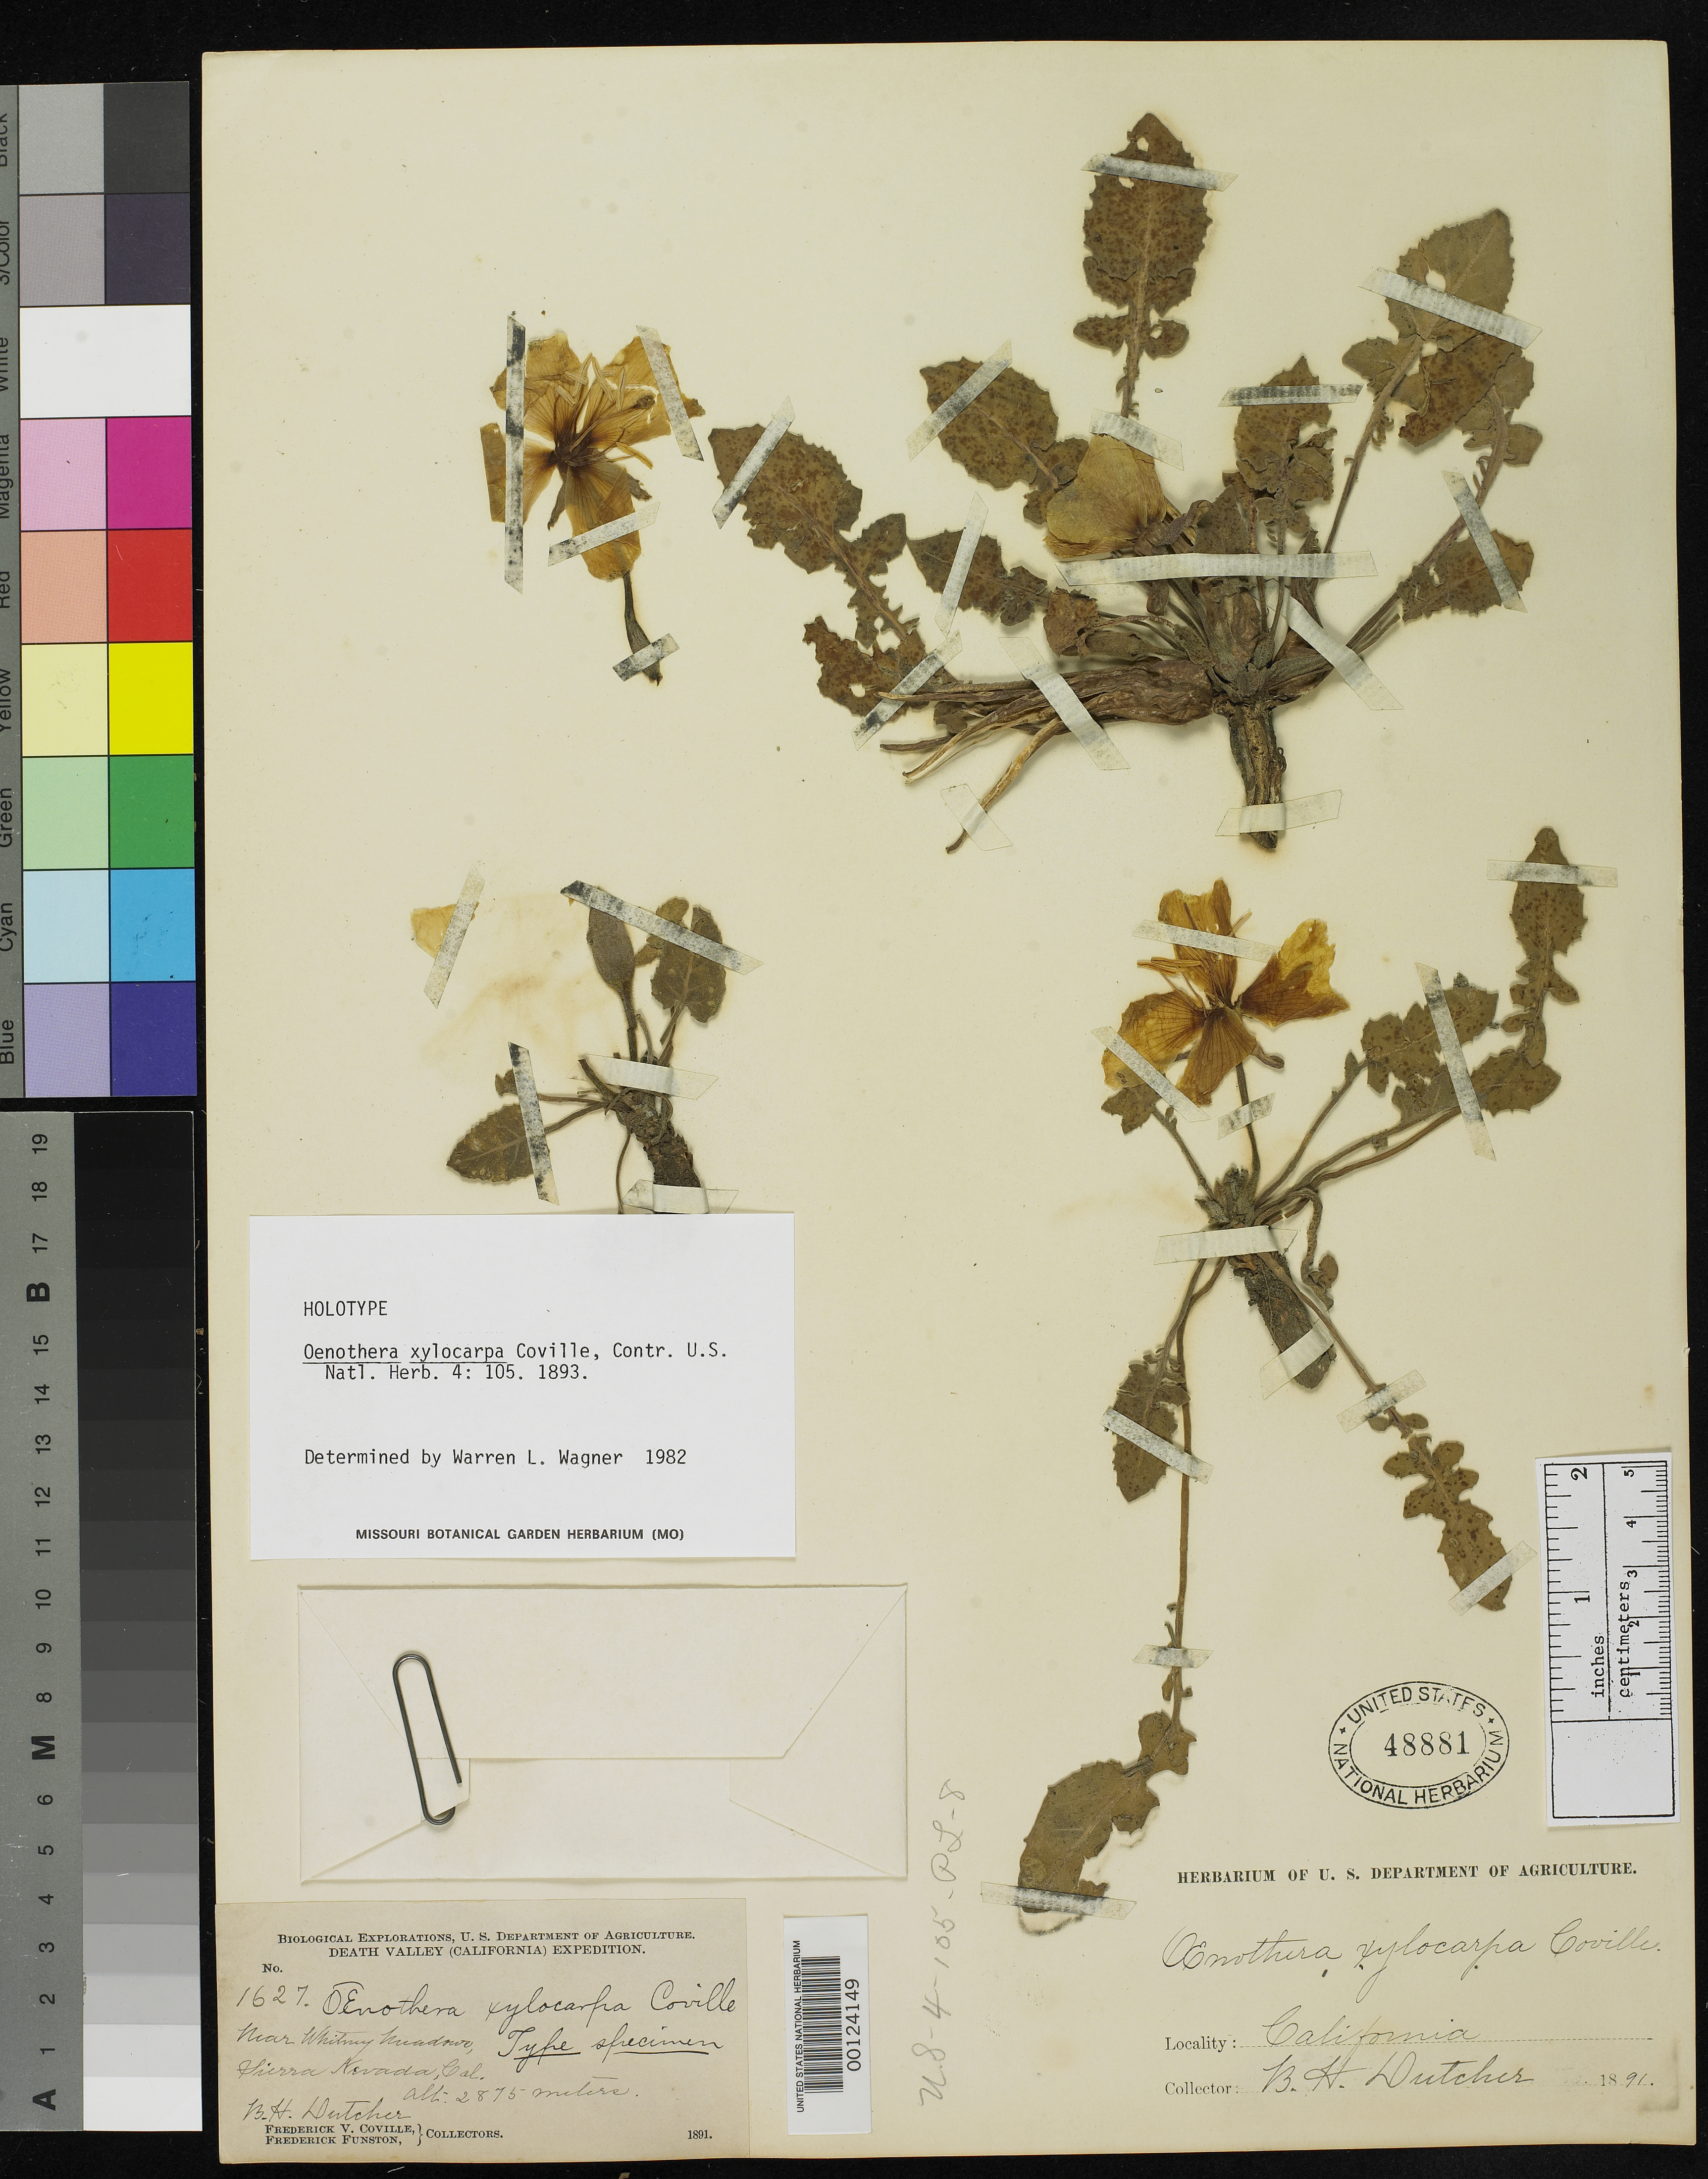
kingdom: Plantae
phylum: Tracheophyta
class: Magnoliopsida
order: Myrtales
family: Onagraceae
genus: Oenothera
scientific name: Oenothera xylocarpa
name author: Coville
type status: Holotype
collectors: B. H. Dutcher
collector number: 1627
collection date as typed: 1891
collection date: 1891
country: United States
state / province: California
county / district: Tulare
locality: Sierra Nevada, west side of Whitney Meadows.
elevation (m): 2875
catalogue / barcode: US 48881